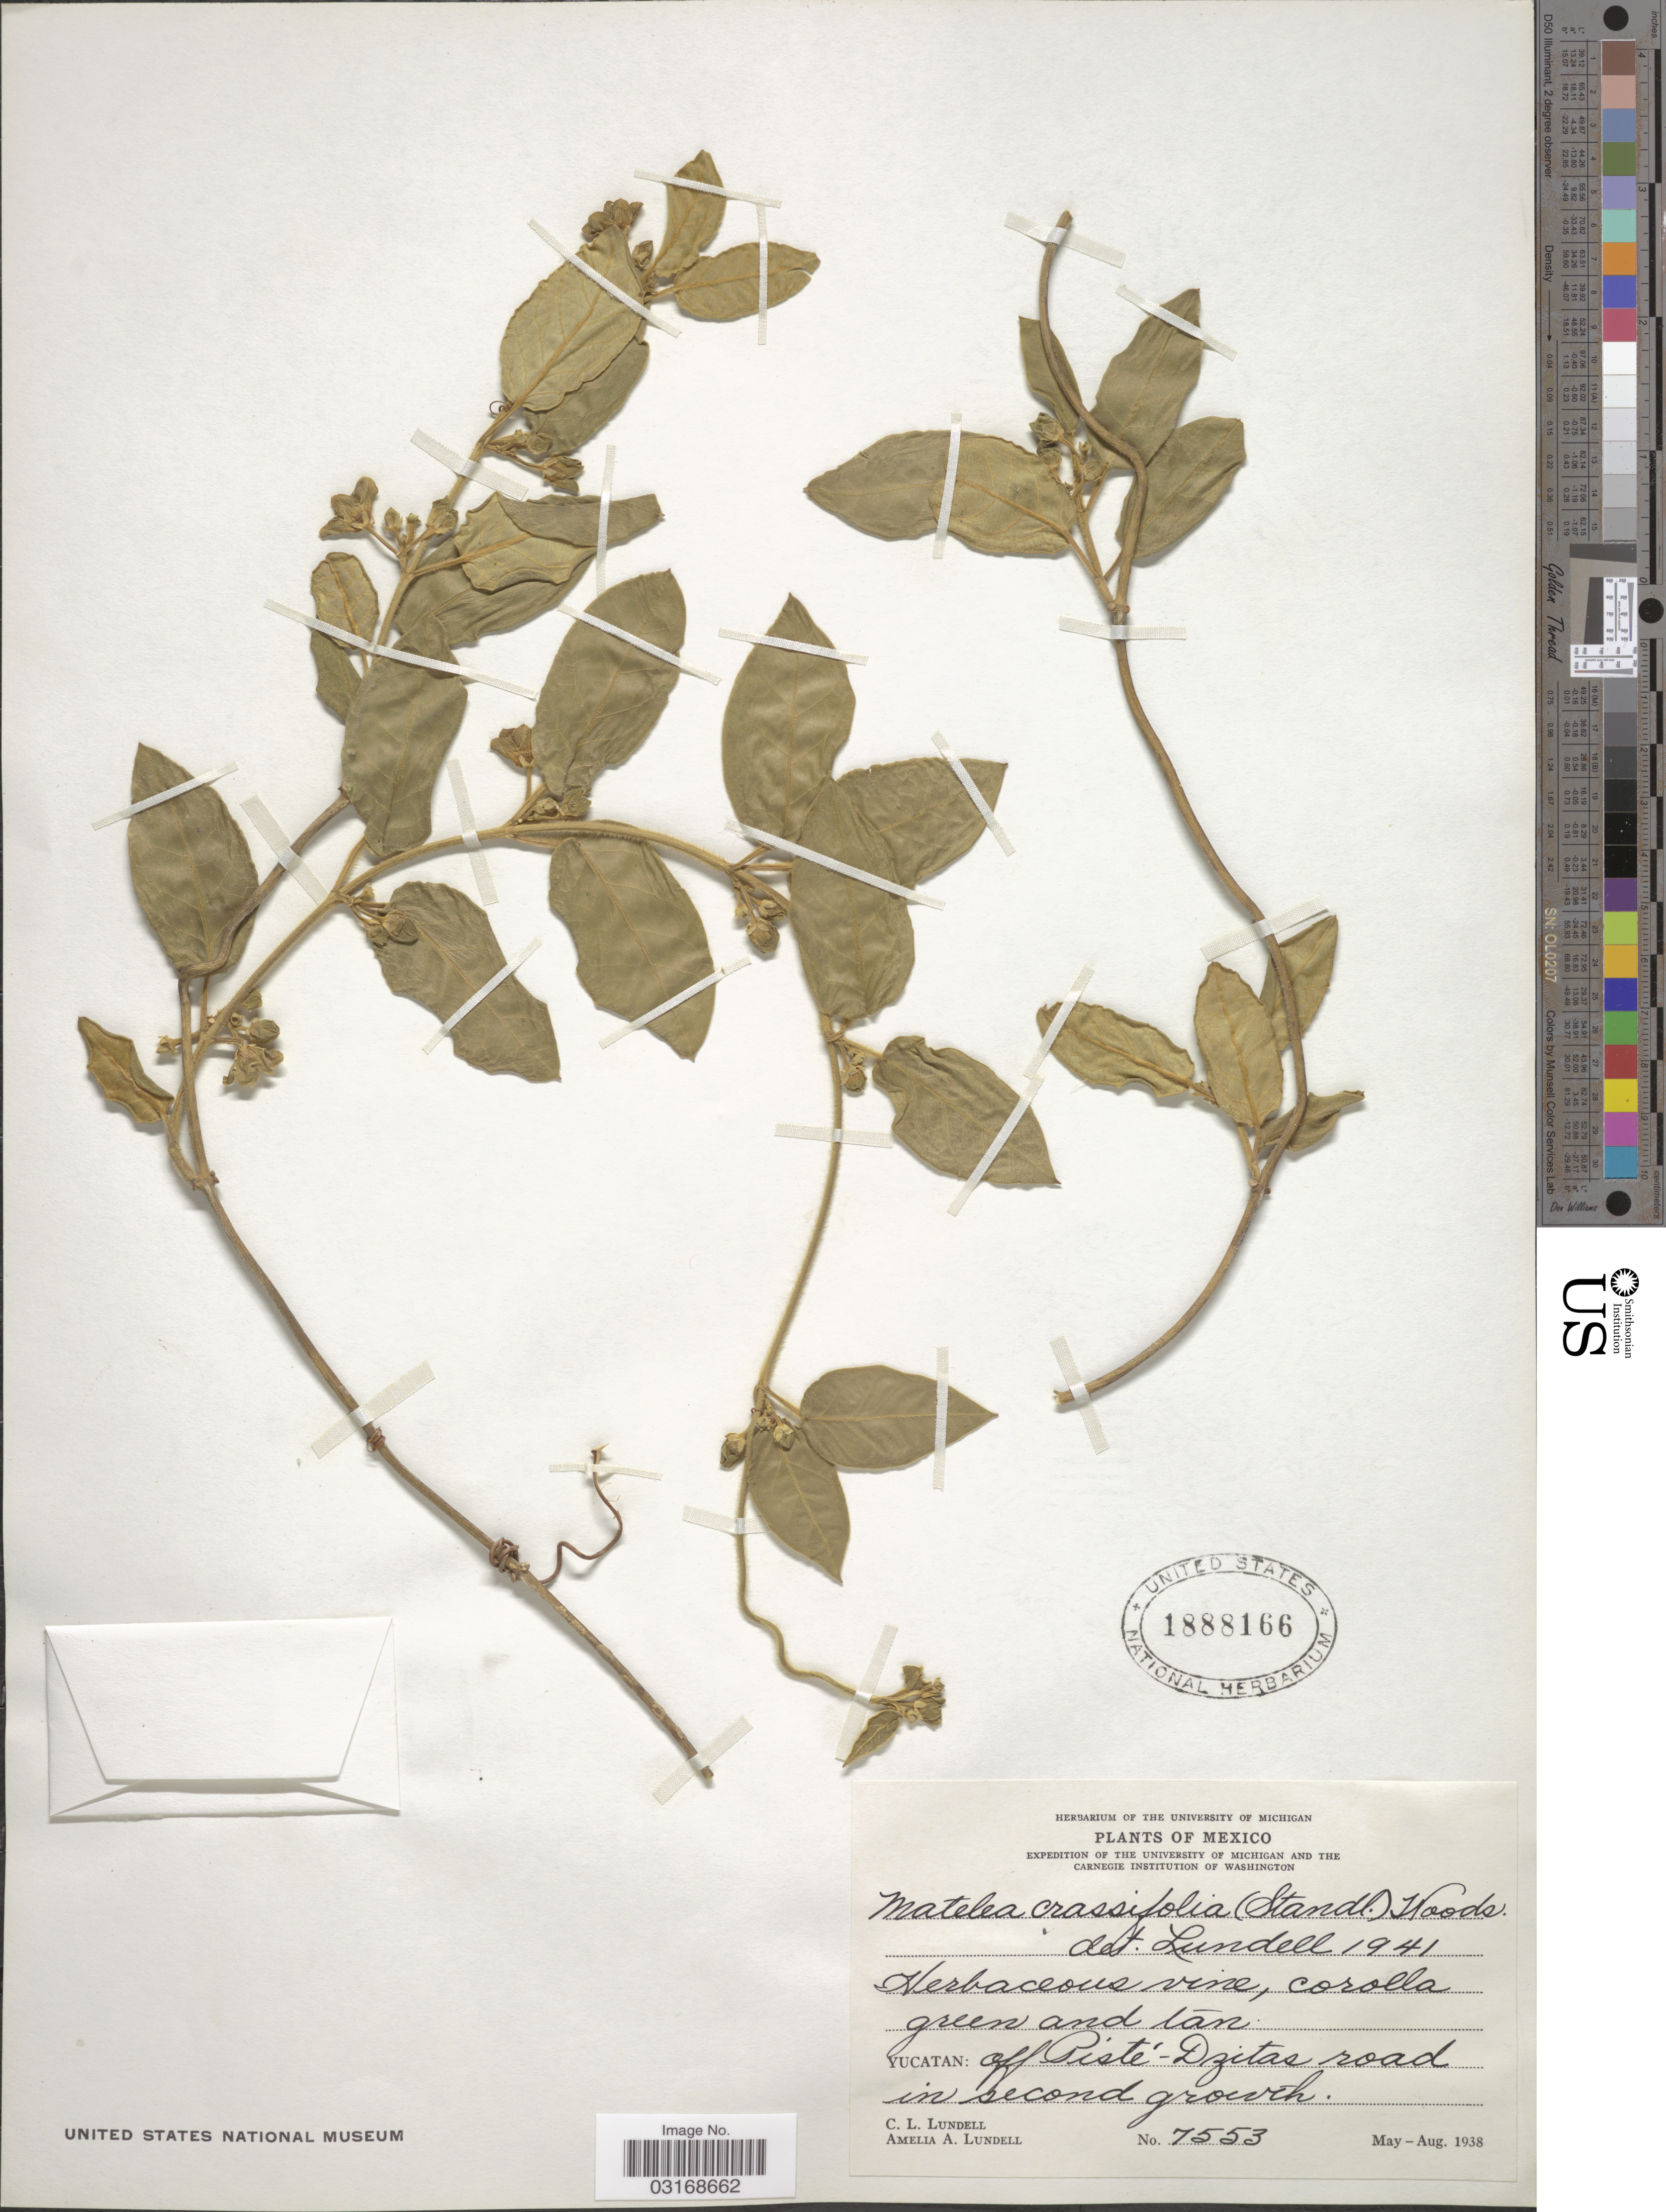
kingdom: Plantae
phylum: Tracheophyta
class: Magnoliopsida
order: Gentianales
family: Apocynaceae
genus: Matelea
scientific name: Matelea crassifolia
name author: Woodson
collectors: C. L. Lundell & A. A. Lundell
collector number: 7553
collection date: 1938-05/1938-08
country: Mexico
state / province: Yucatán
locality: Yucatan: off Pisté - Dzitas road in second growth.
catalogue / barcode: US 1888166